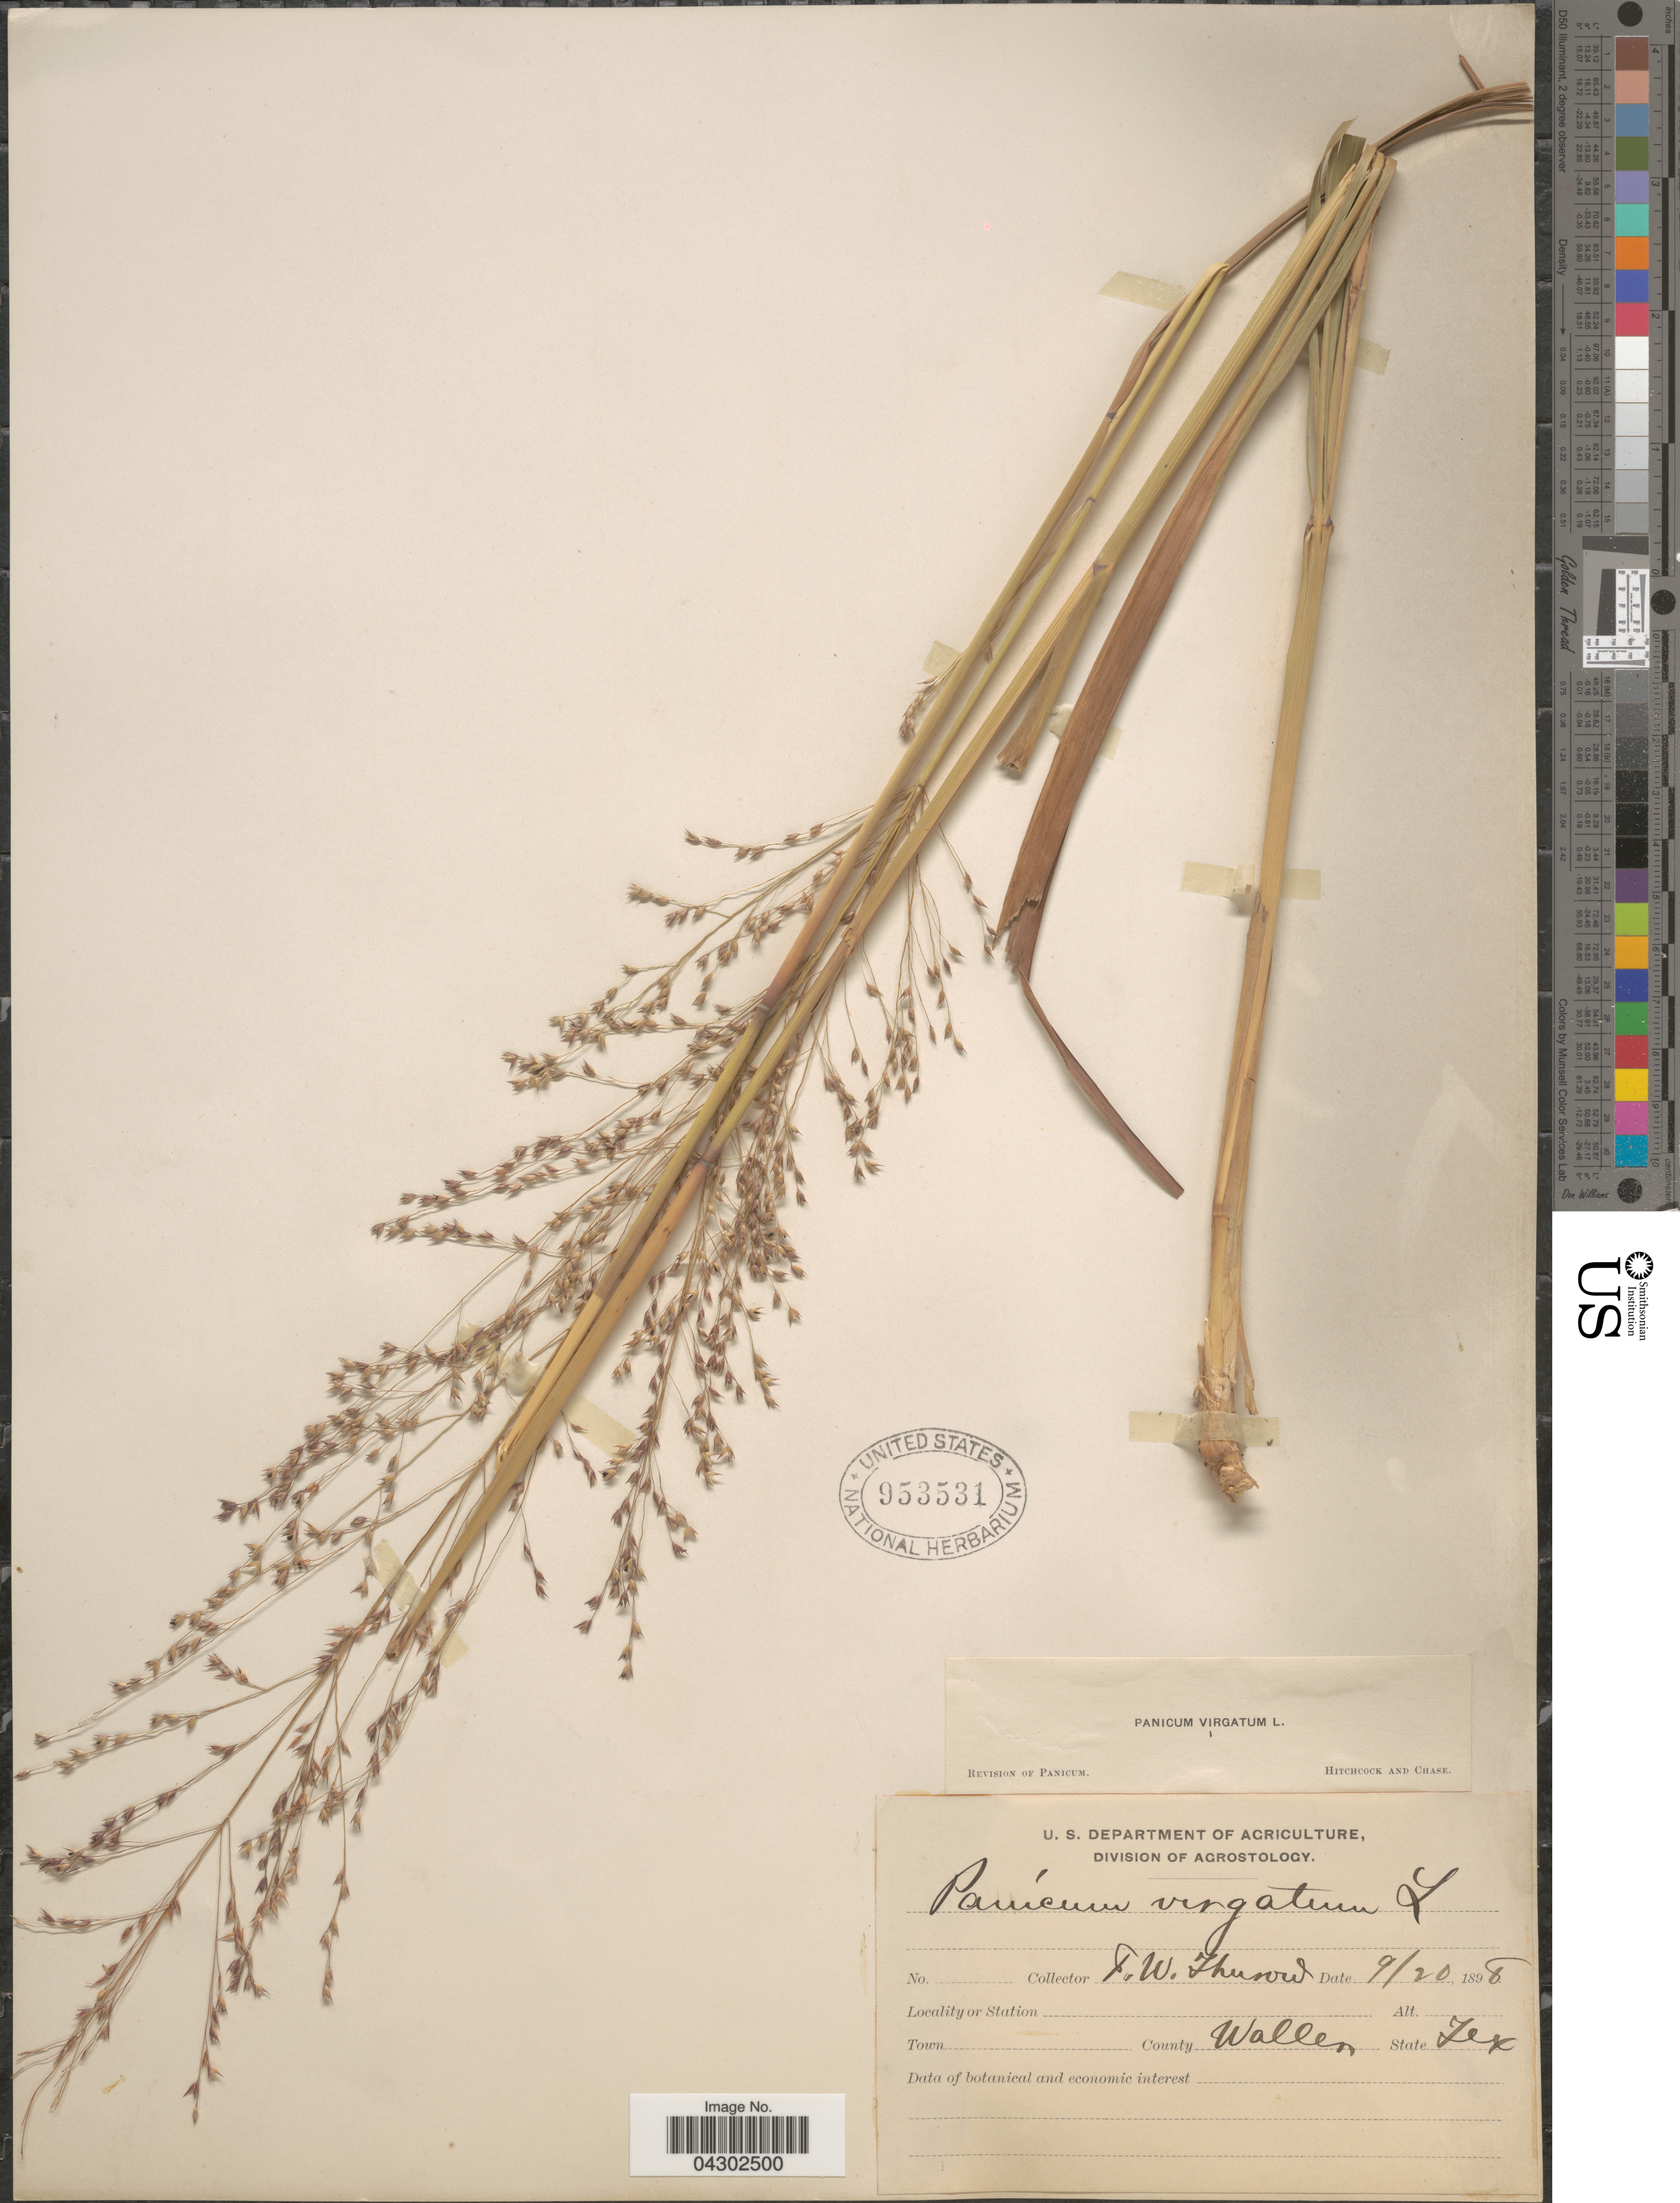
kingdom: Plantae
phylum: Tracheophyta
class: Liliopsida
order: Poales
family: Poaceae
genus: Panicum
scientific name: Panicum virgatum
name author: L.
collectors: F. W. Thurow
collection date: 1898-09-20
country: United States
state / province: Texas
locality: County Wallen.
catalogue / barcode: US 953531